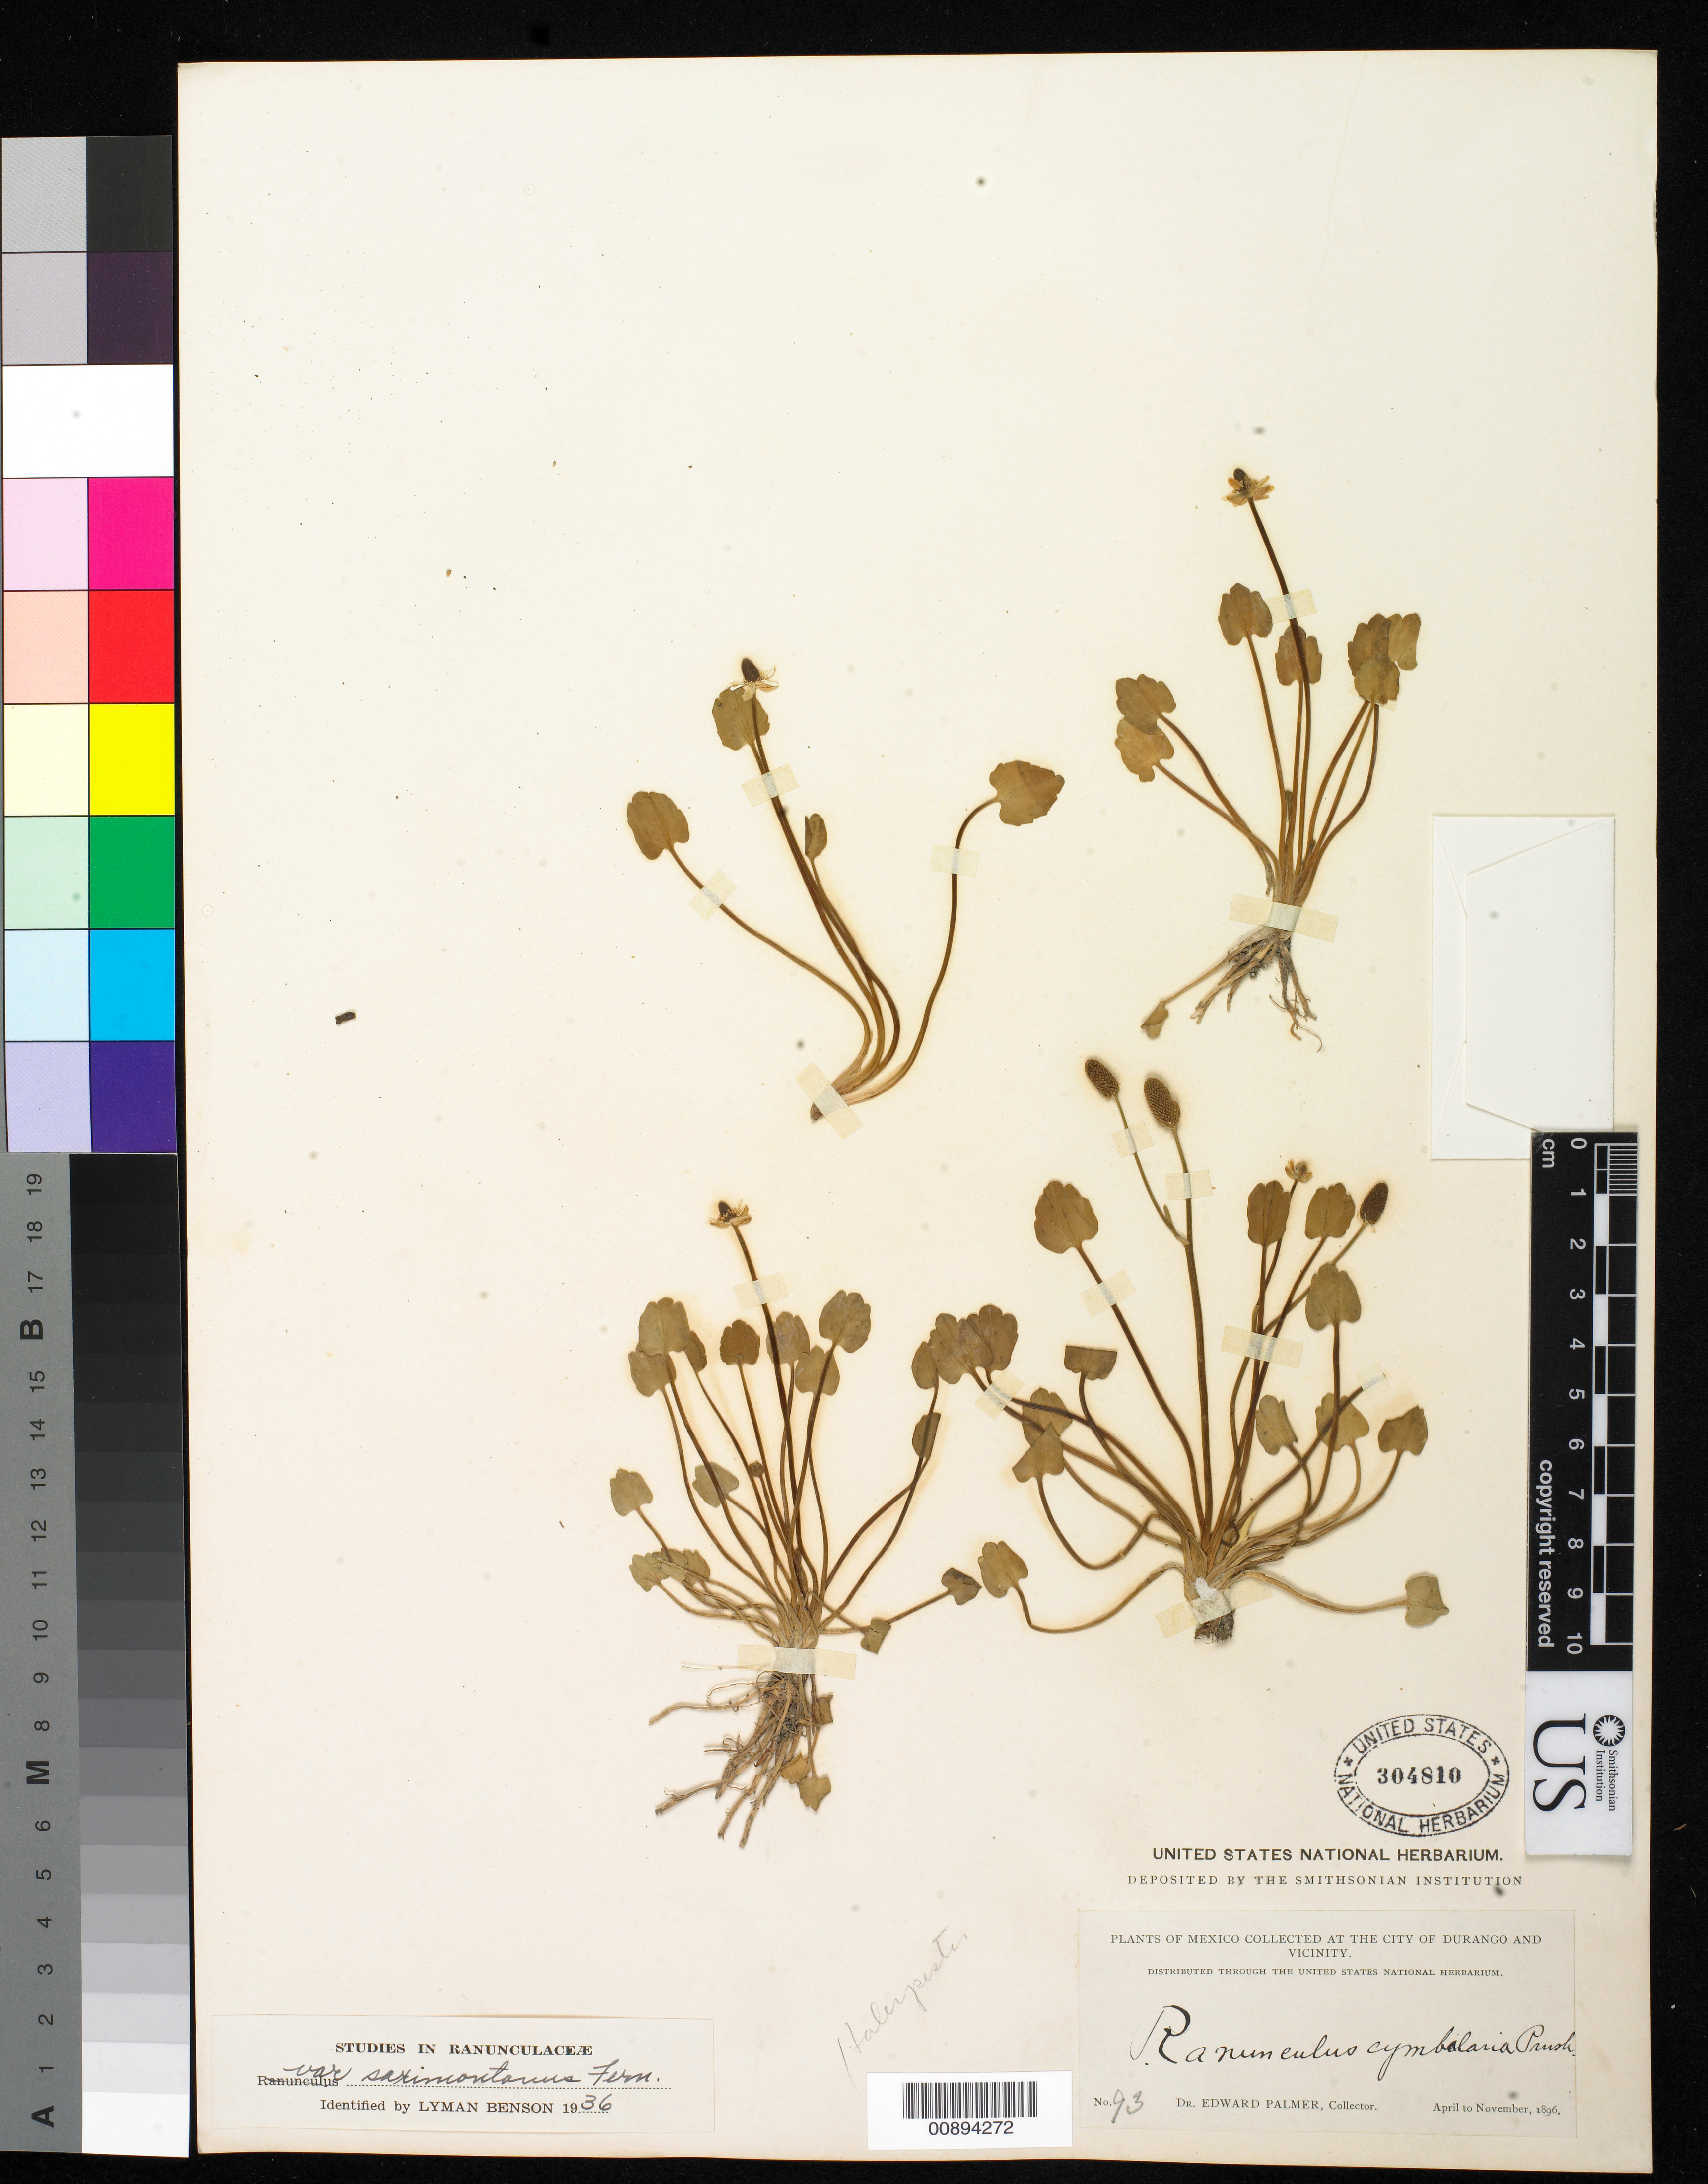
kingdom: Plantae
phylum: Tracheophyta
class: Magnoliopsida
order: Ranunculales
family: Ranunculaceae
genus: Halerpestes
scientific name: Halerpestes cymbalaria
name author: (Pursh) Greene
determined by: Strong, M. T., (US), Smithsonian Institution - National Museum of Natural History (UNITED STATES)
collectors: E. Palmer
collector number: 93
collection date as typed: Apr 1896 to -- Nov 1896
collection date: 1896-04/1896-11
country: Mexico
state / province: Durango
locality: City of Durango and vicinity.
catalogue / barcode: US 304810